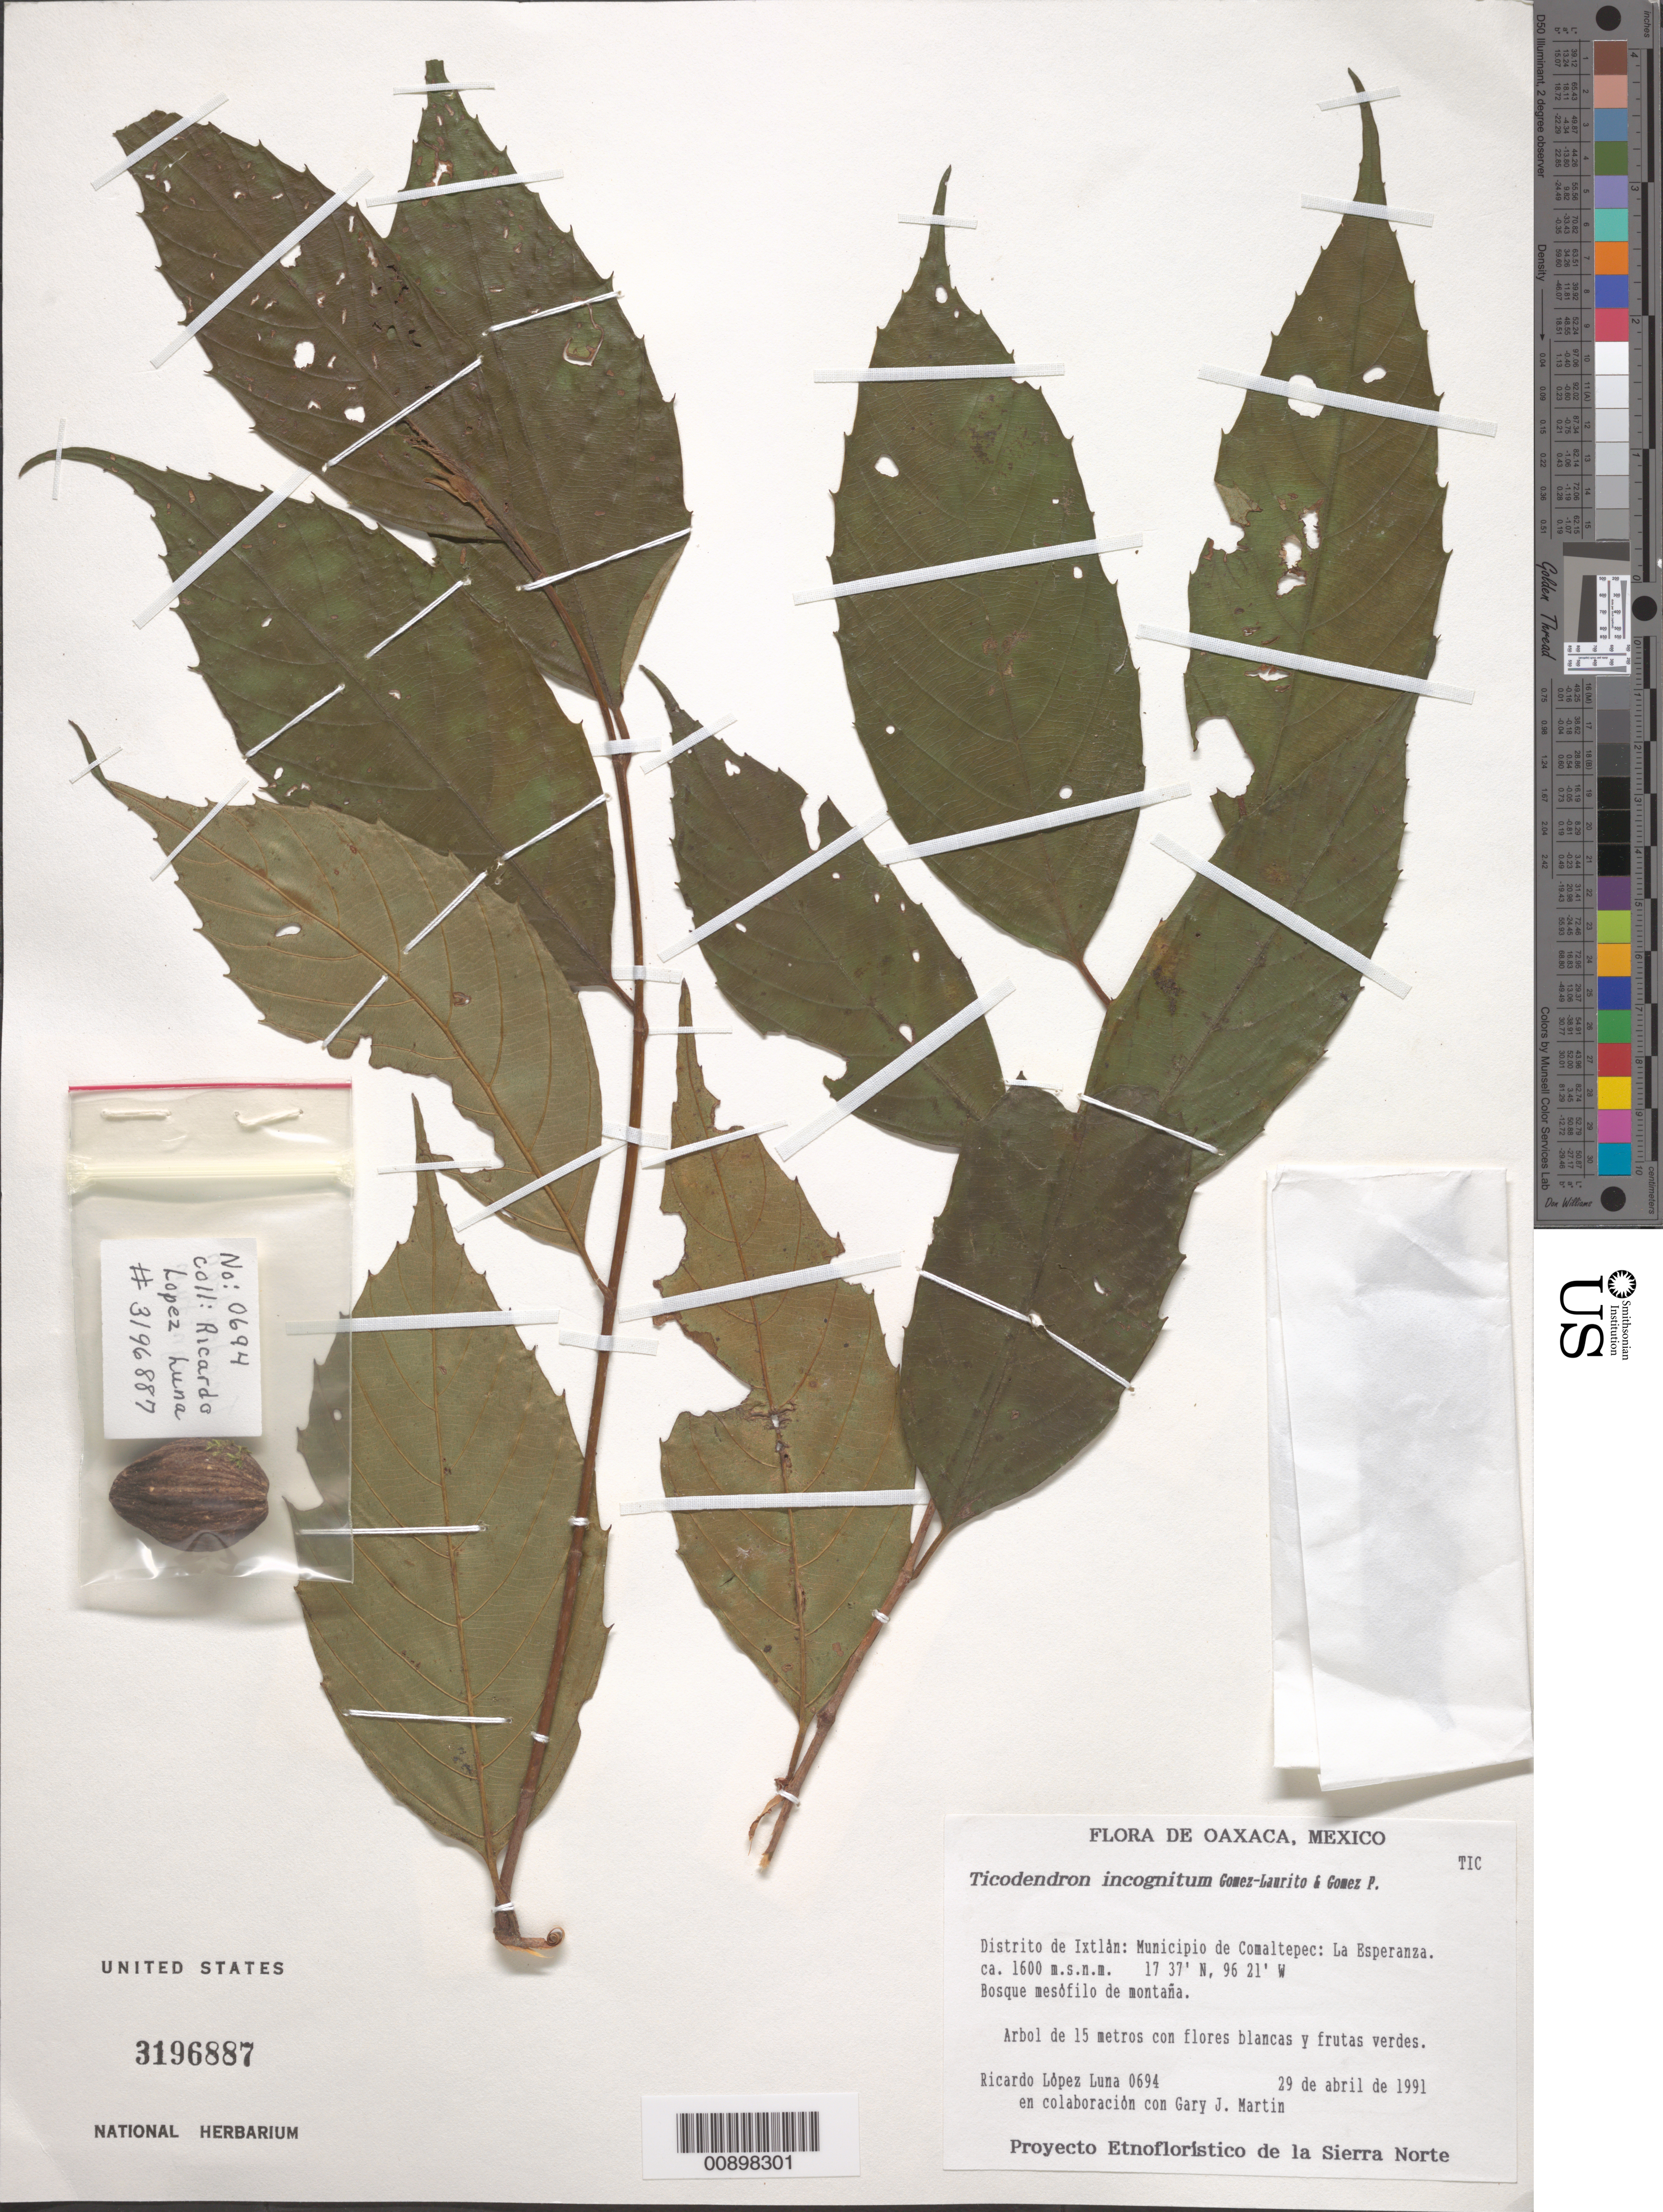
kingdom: Plantae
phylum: Tracheophyta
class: Magnoliopsida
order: Fagales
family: Ticodendraceae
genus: Ticodendron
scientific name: Ticodendron incognitum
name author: Gómez-Laur. & L.D. Gómez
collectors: López L., R. & G. J. Martin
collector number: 0694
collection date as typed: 29 Apr 1991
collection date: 1991-04-29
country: Mexico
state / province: Oaxaca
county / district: Ixtlán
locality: Oaxaca: Distrito de Ixtlán: Municipio de Comaltepec: La Esperanza.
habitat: Bosque mesófilo de montaña.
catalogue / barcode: US 3196887